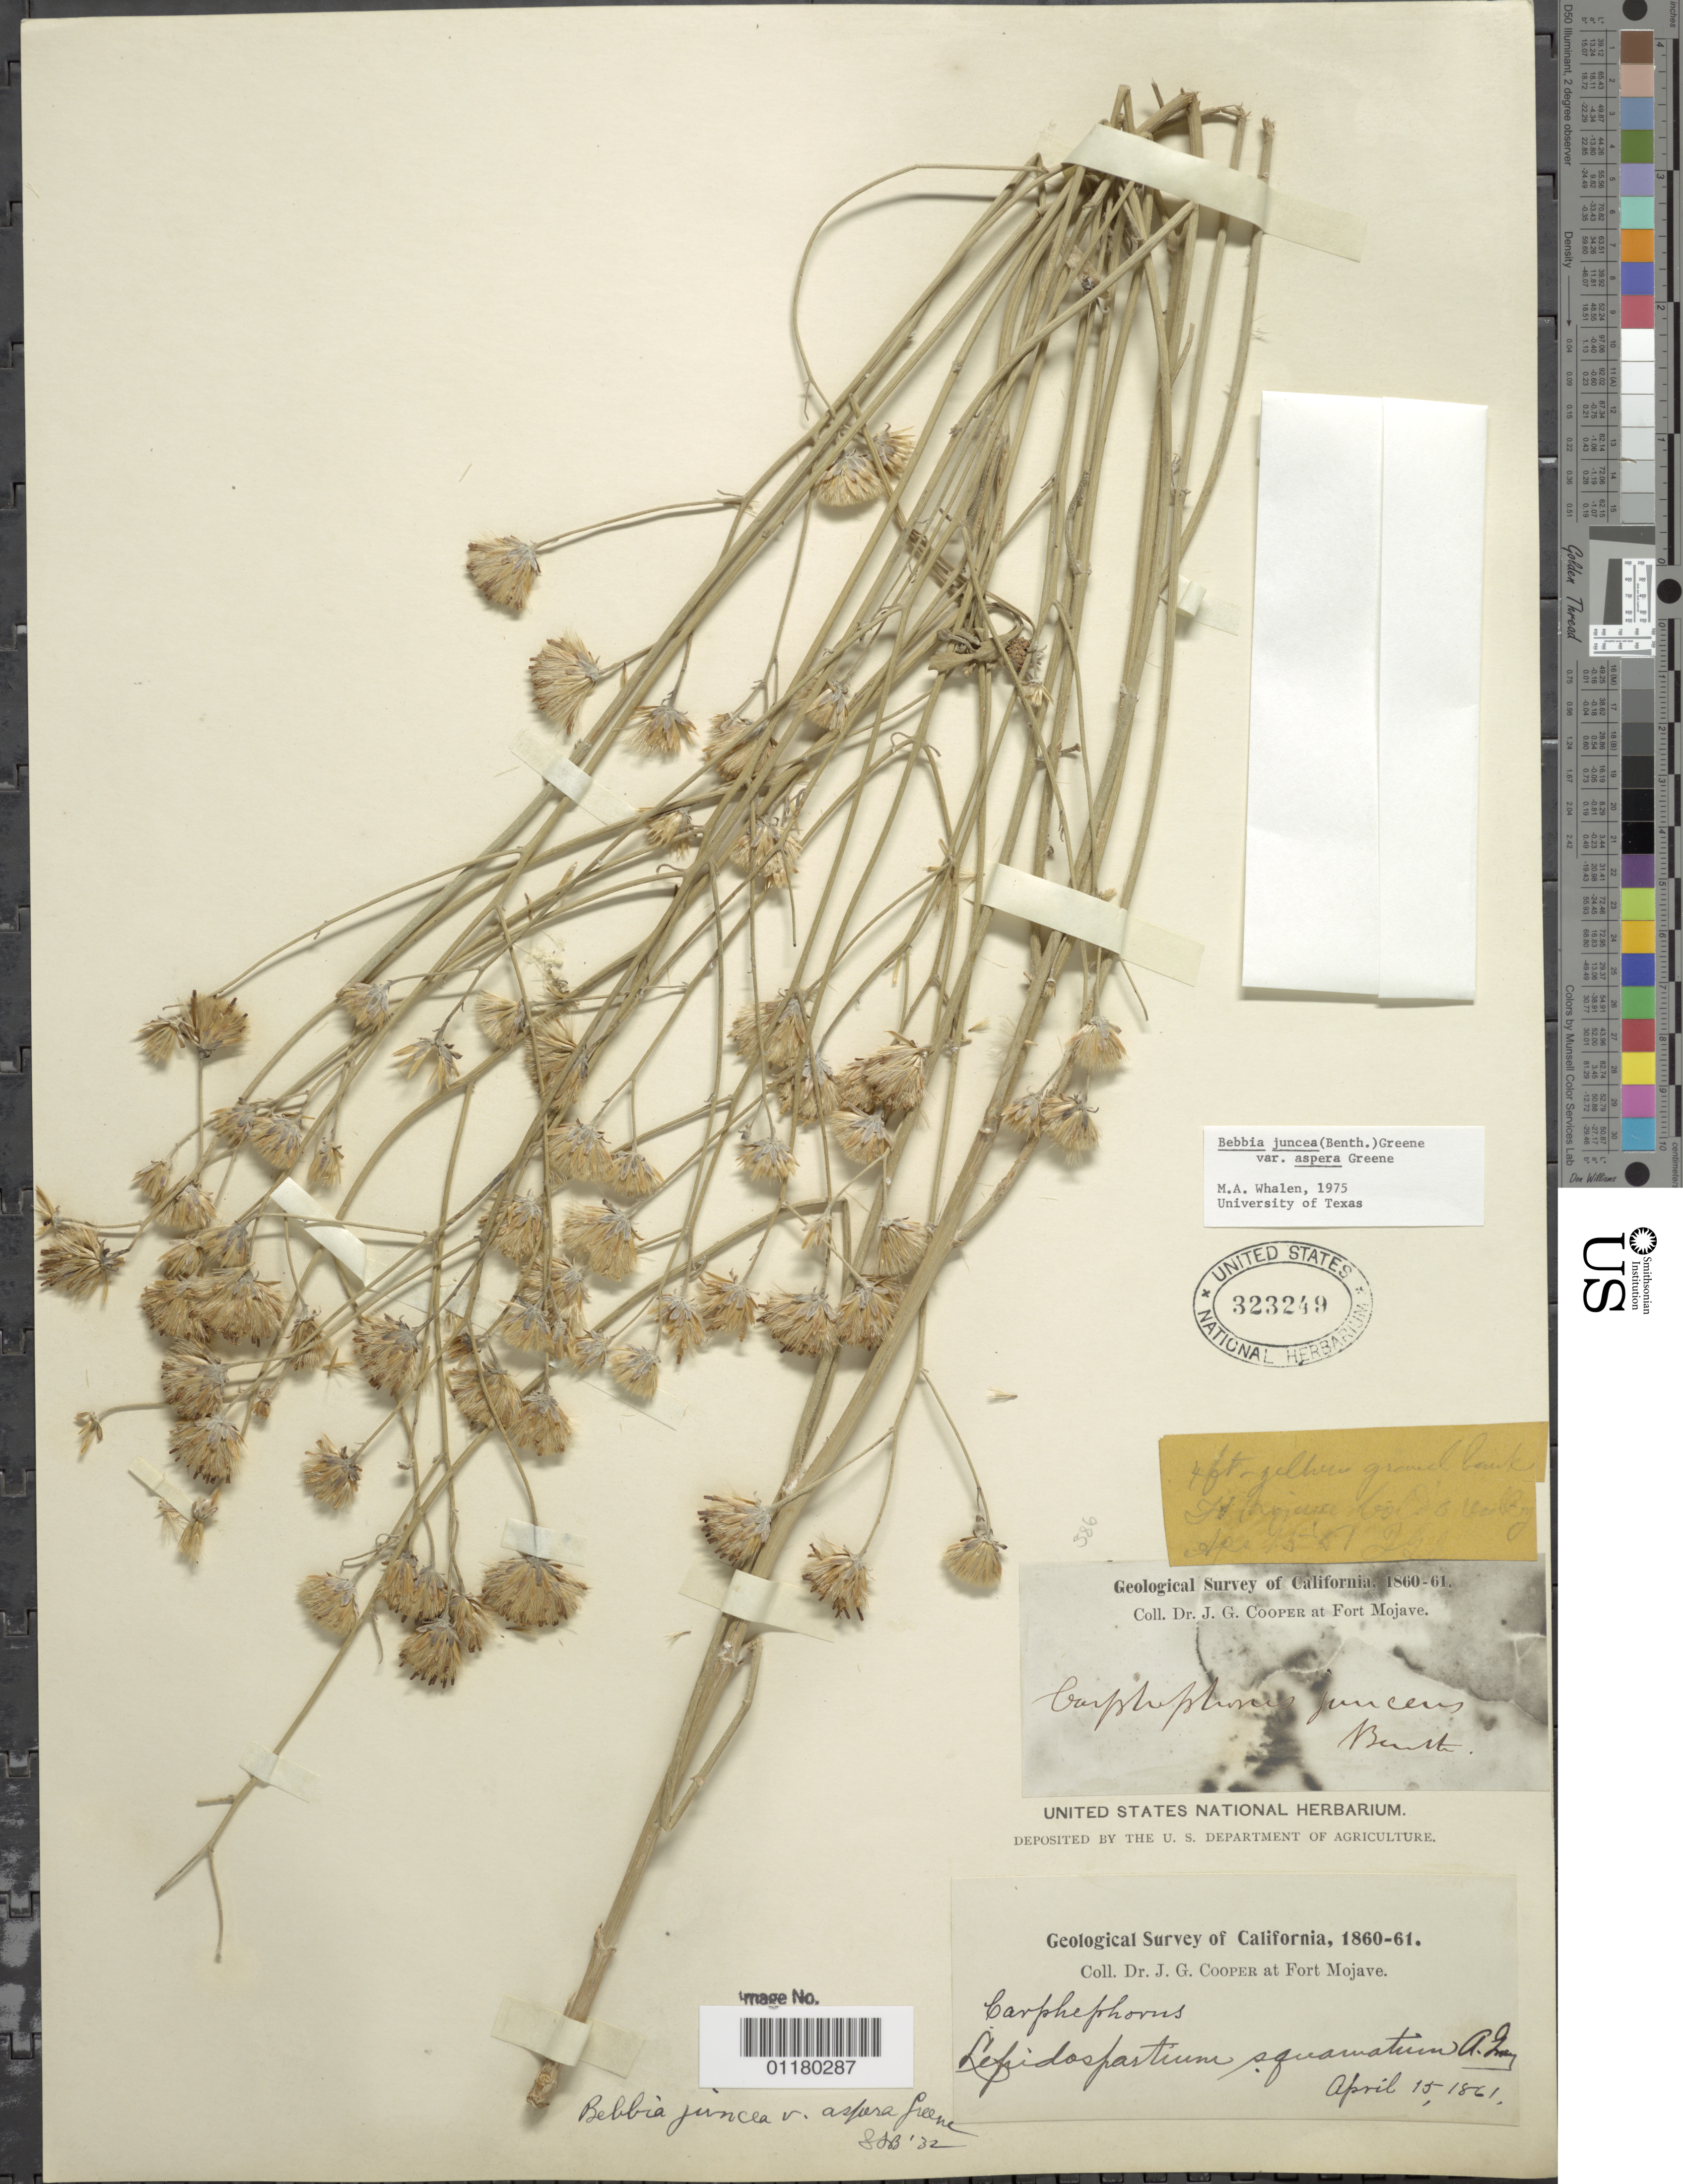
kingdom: Plantae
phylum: Tracheophyta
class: Magnoliopsida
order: Asterales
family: Asteraceae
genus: Bebbia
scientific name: Bebbia juncea var. aspera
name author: Greene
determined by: Whalen, M. A.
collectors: J. G. Cooper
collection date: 1861-04-15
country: United States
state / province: California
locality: at Fort Mojava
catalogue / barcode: US 323249